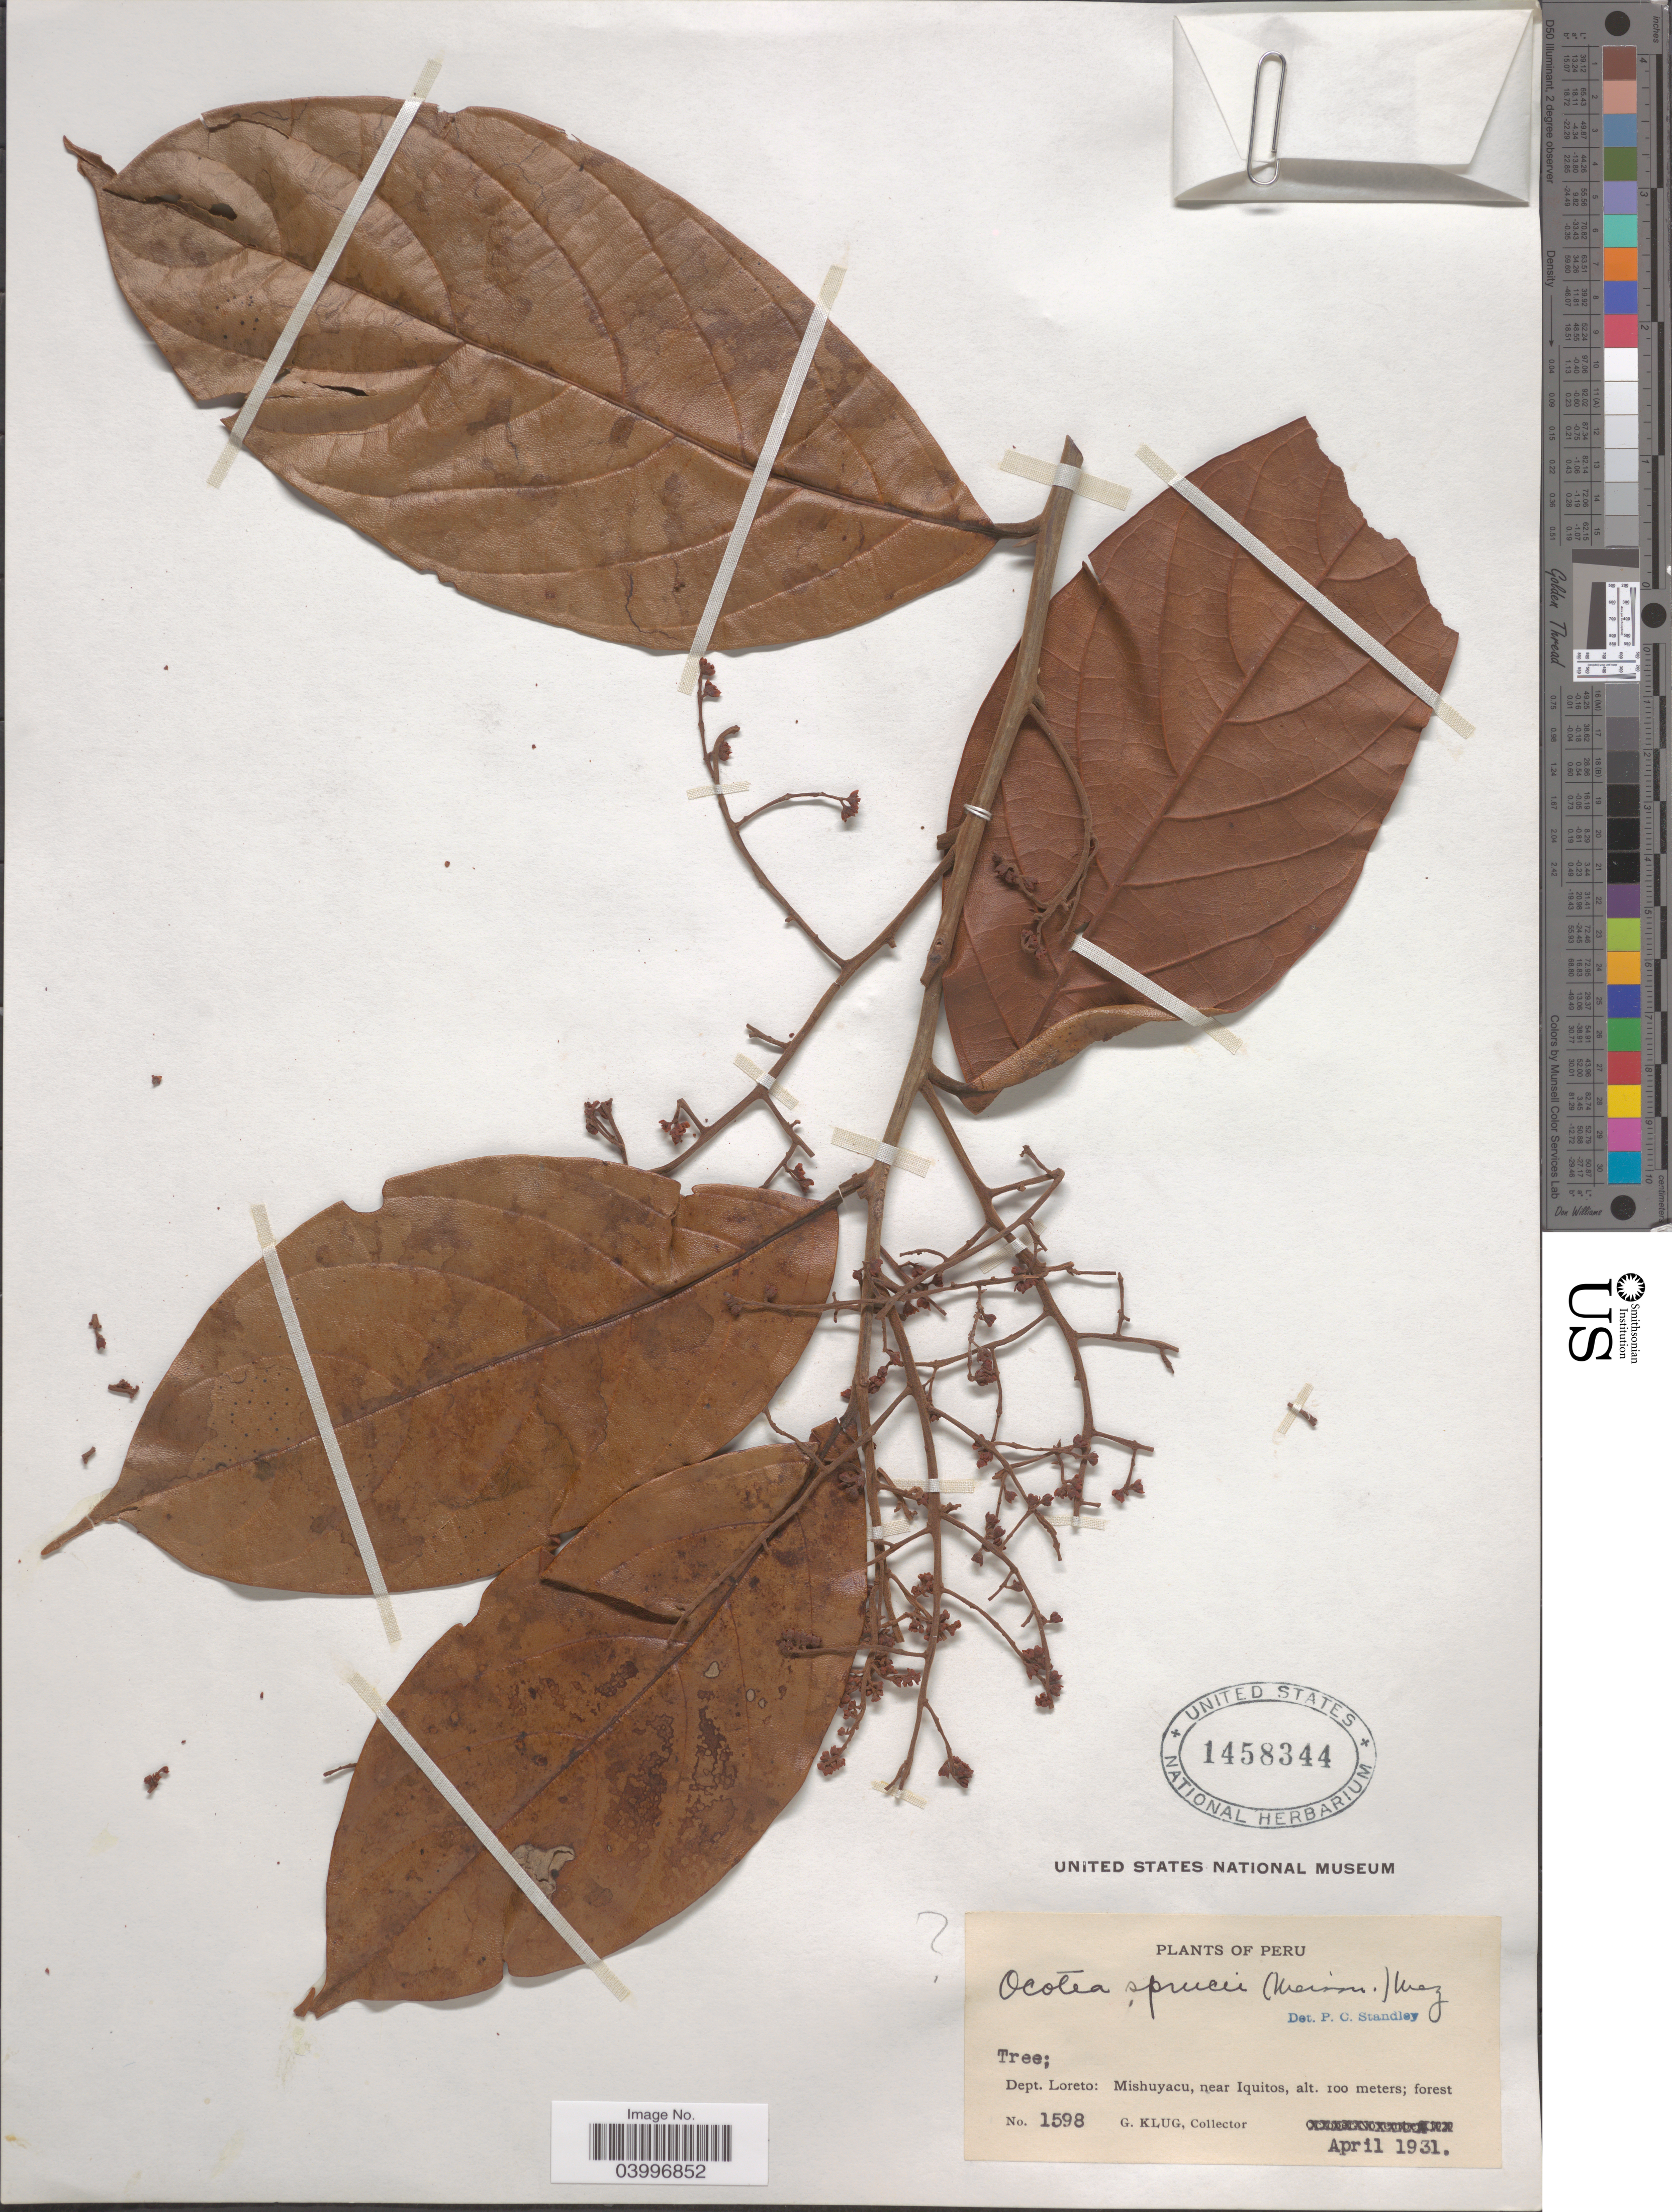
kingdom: Plantae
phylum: Tracheophyta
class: Magnoliopsida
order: Laurales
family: Lauraceae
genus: Ocotea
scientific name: Ocotea sprucei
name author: (Hieron.) Mez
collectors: G. Klug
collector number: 1598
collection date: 1931-04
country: Peru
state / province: Loreto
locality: Dept. Loreto: Mishuyacu, near Iquitos.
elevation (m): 100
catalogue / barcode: US 1458344